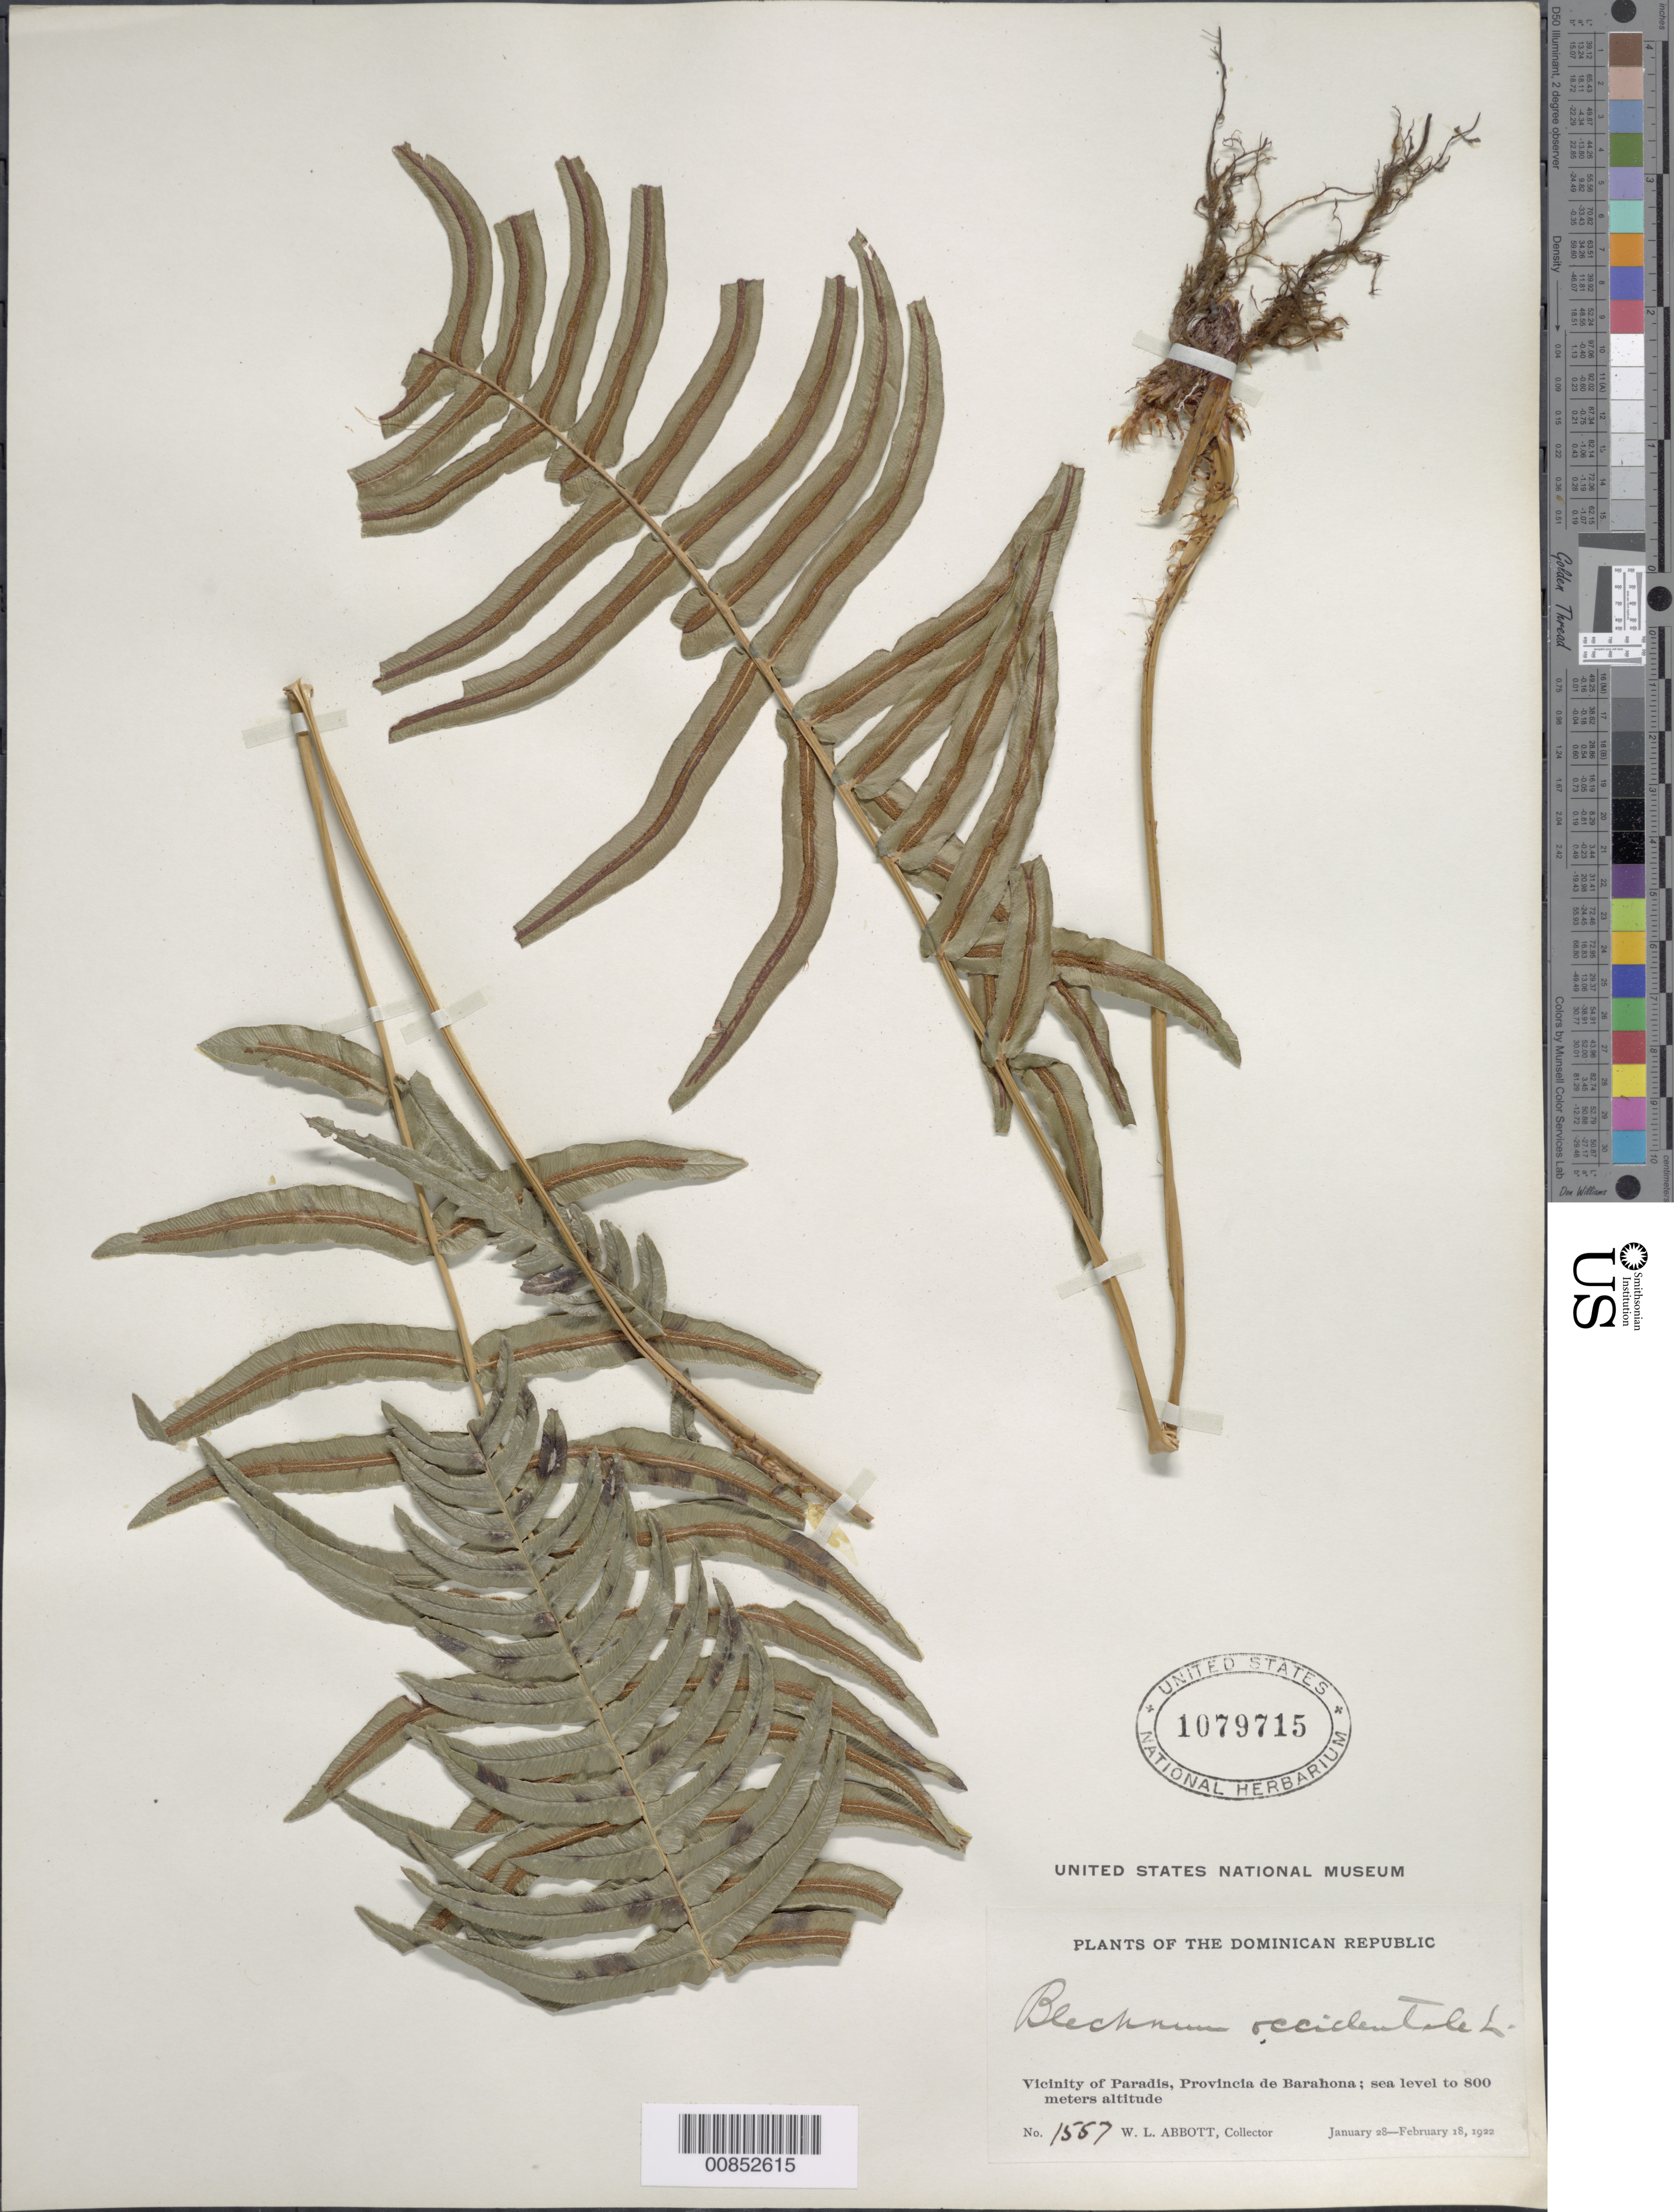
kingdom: Plantae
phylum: Tracheophyta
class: Polypodiopsida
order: Polypodiales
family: Blechnaceae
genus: Blechnum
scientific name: Blechnum occidentale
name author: L.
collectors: W. L. Abbott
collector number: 1557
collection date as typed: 28 Jan 1922 to 18 Feb 1922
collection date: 1922-01-28/1922-02-18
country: Dominican Republic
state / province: Barahona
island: Hispaniola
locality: Paradis vicinity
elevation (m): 0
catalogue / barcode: US 1079715